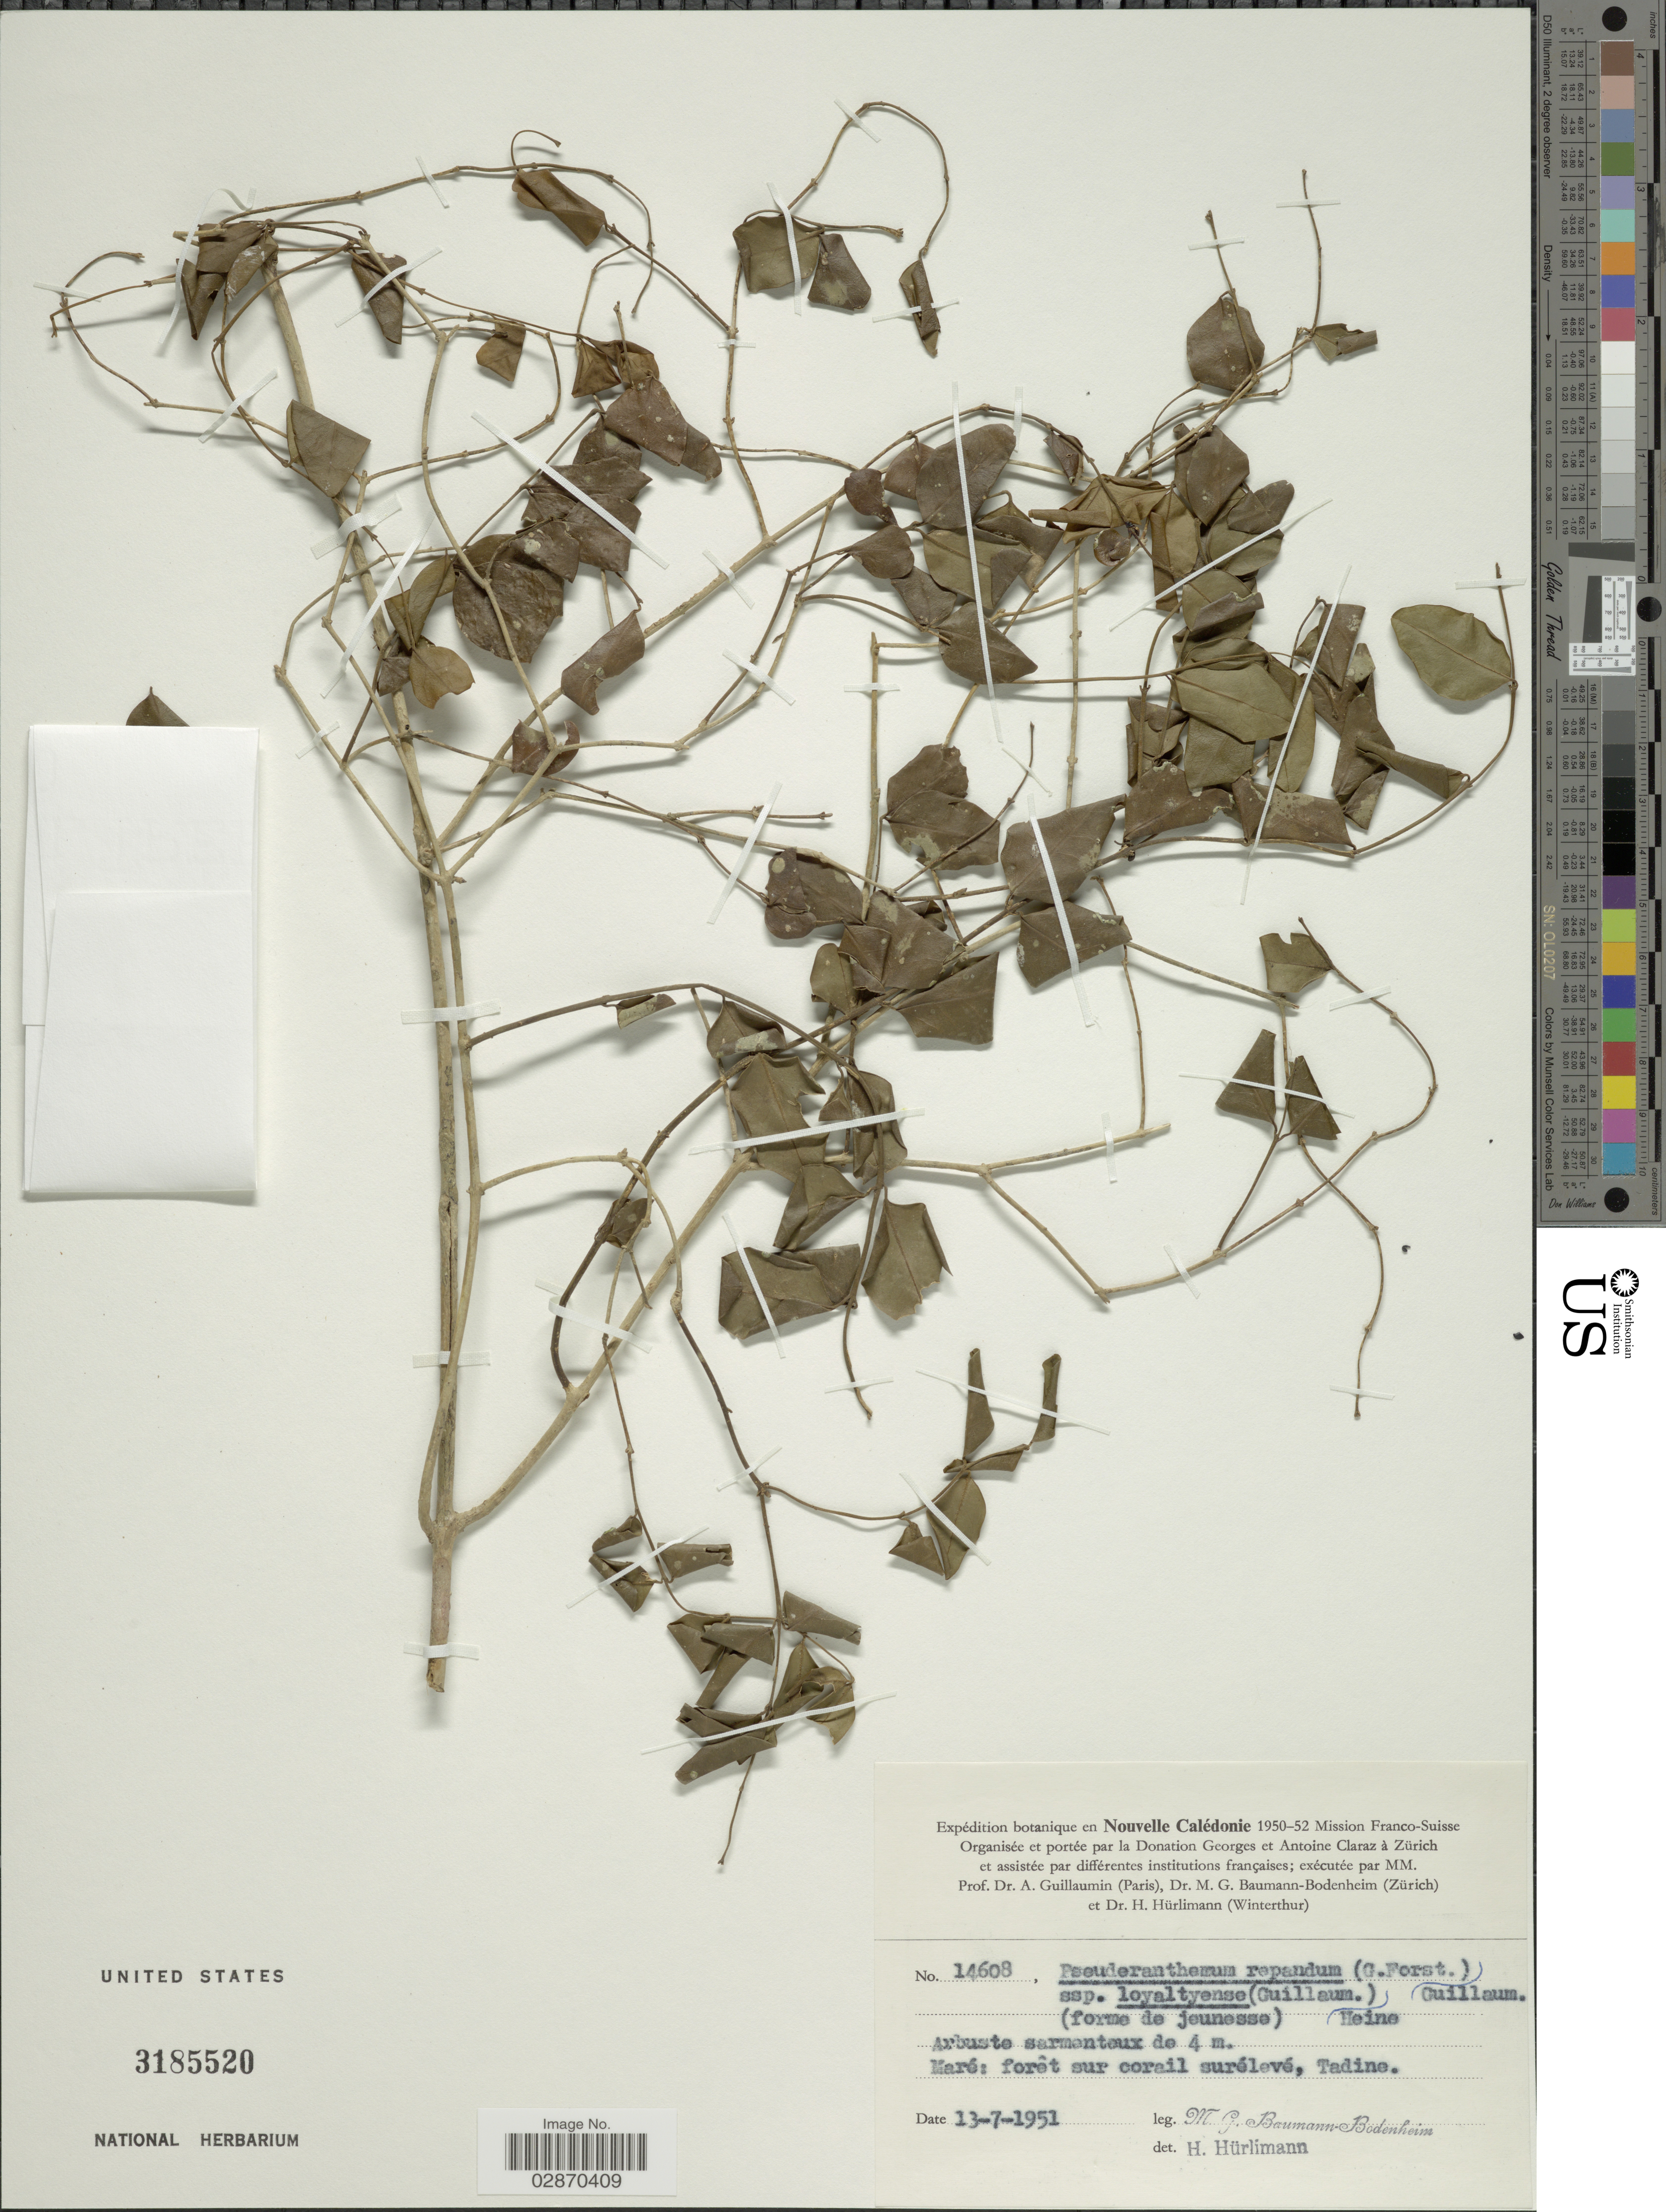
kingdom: Plantae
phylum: Tracheophyta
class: Magnoliopsida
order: Lamiales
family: Acanthaceae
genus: Pseuderanthemum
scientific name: Pseuderanthemum repandum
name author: (G. Forst.) Guillaumin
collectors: M. G. Baumann-Bodenheim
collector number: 14608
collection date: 1951-07-13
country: New Caledonia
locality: Nouvelle Calédonie. Maré: forêt sur corail surélevé, Tadine.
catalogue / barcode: US 3185520